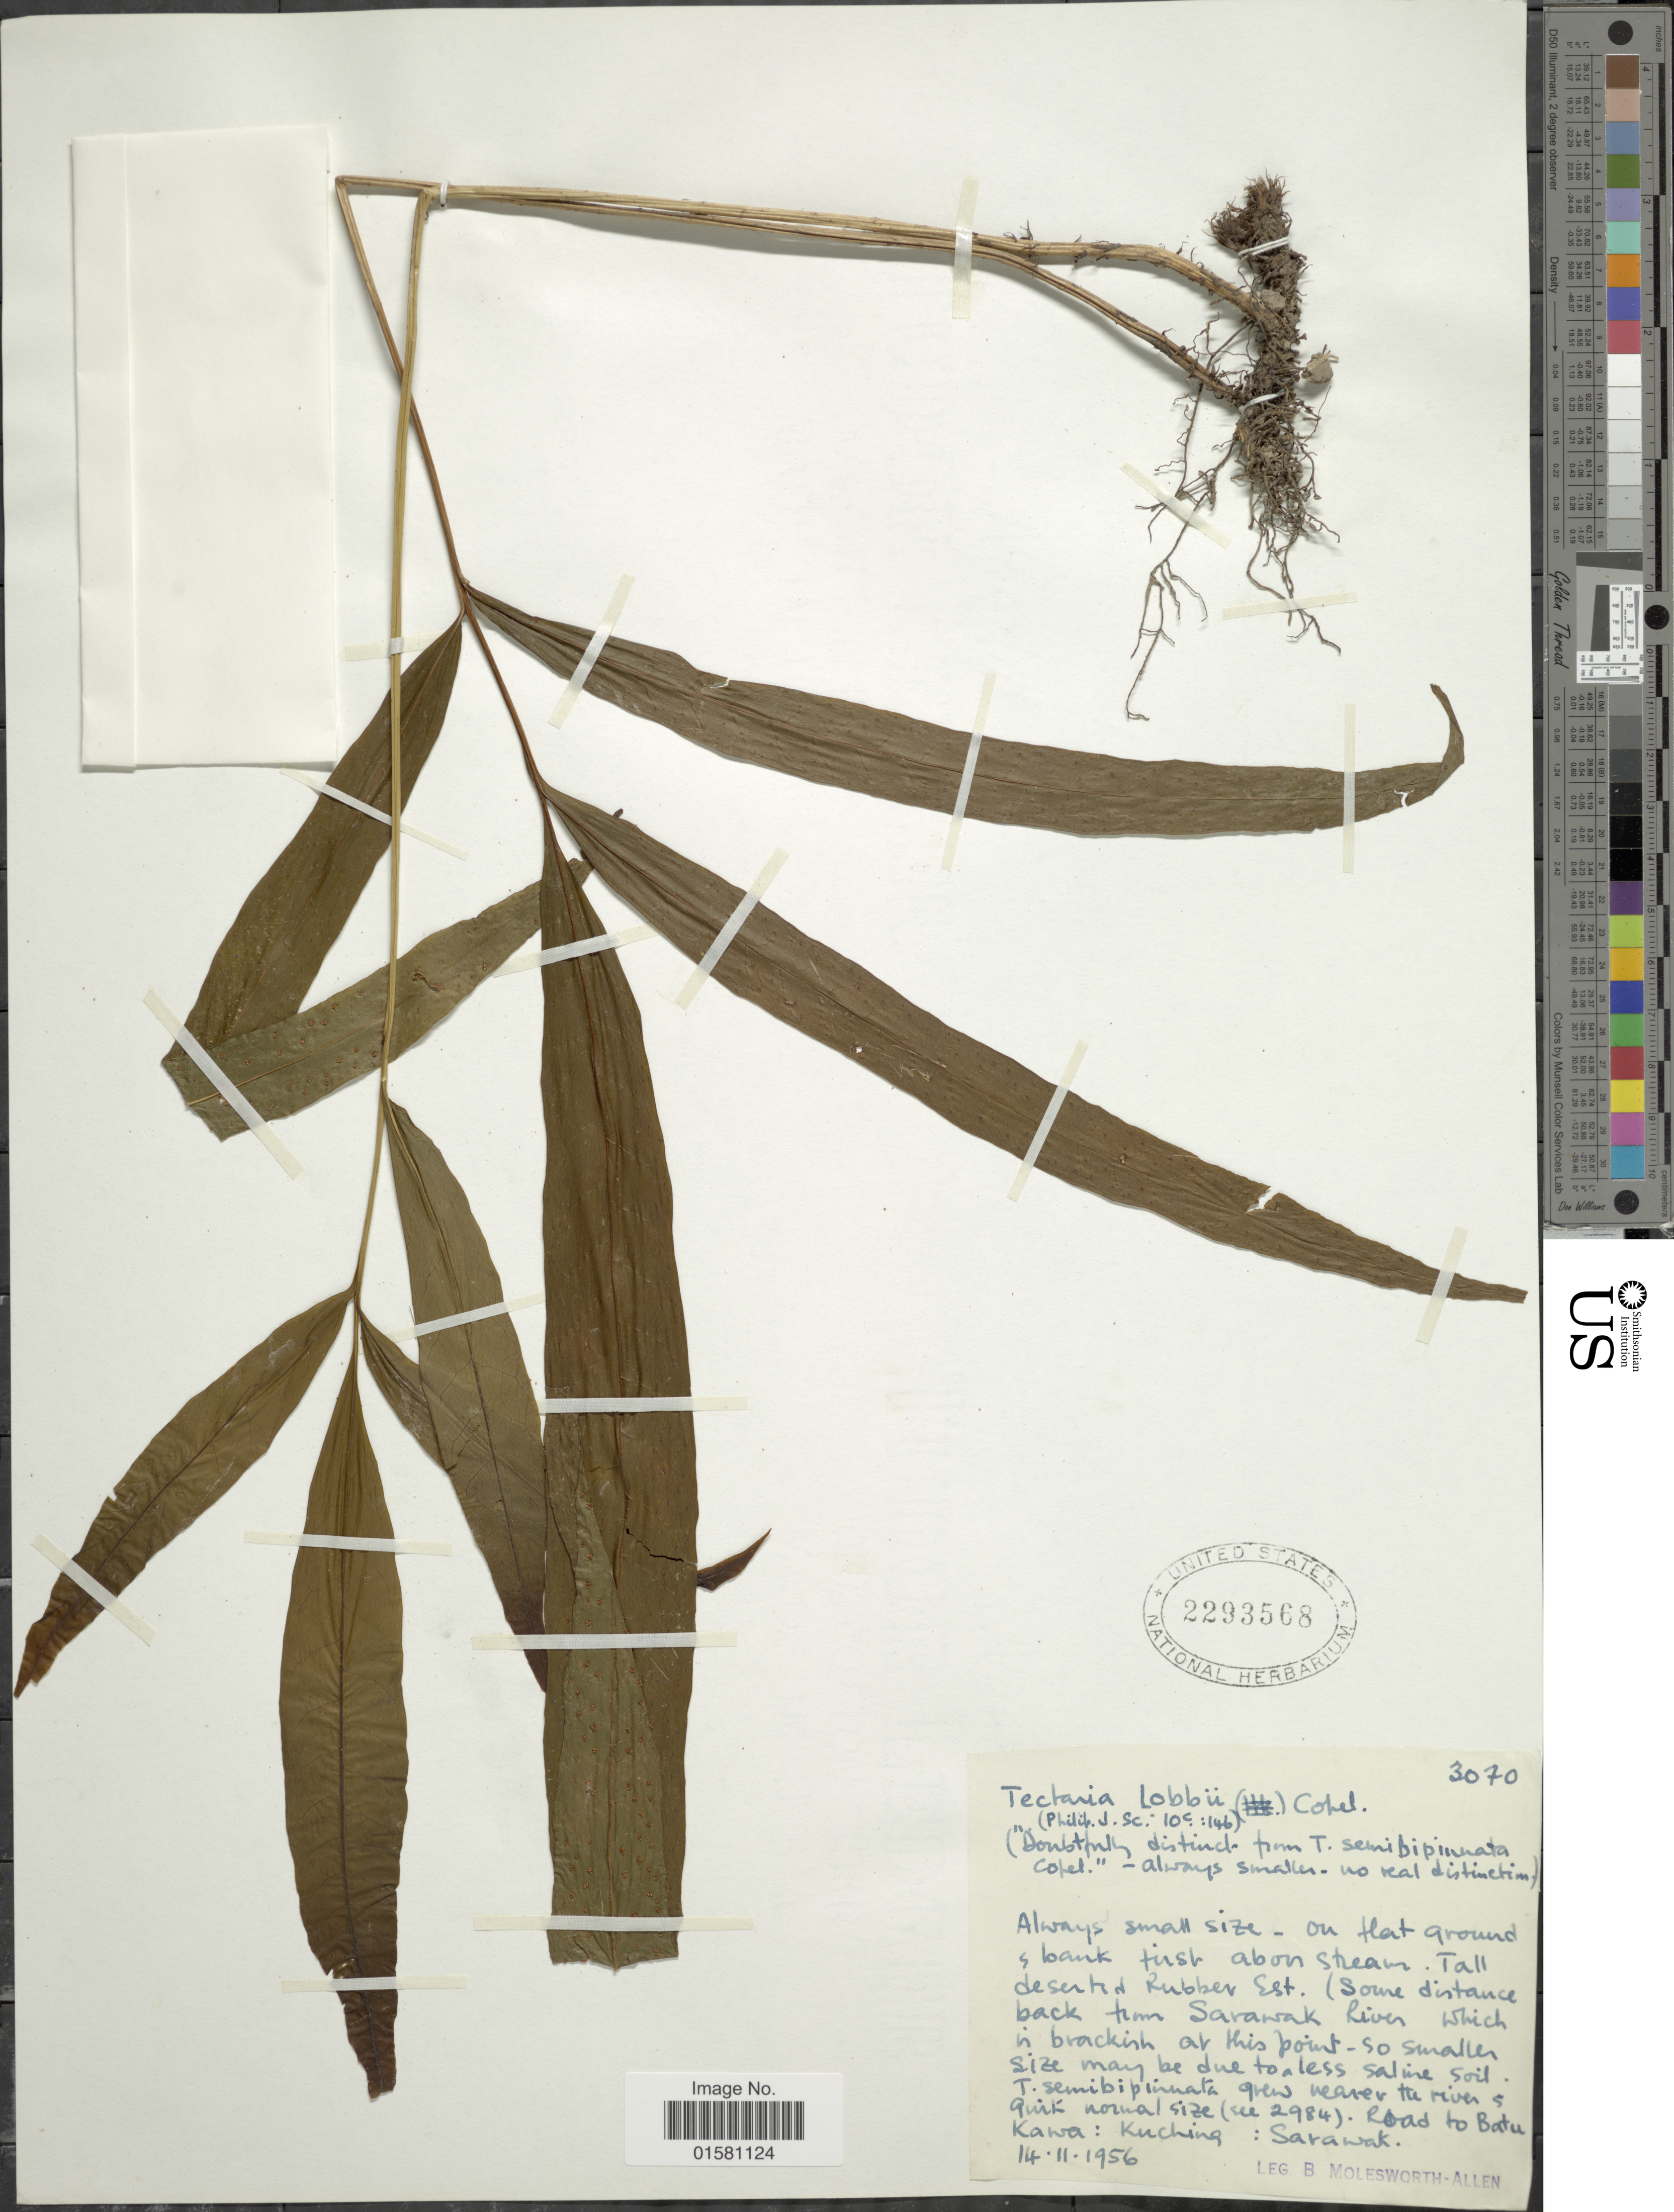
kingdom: Plantae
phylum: Tracheophyta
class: Polypodiopsida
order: Polypodiales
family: Tectariaceae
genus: Tectaria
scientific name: Tectaria lobbii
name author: (Hook.) Copel.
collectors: B. E. G. Molesworth-Allen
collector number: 3070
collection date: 1956-11-14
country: Malaysia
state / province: Sarawak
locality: Road to Batu Kawa: Kuching: Sarawak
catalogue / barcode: US 2293568